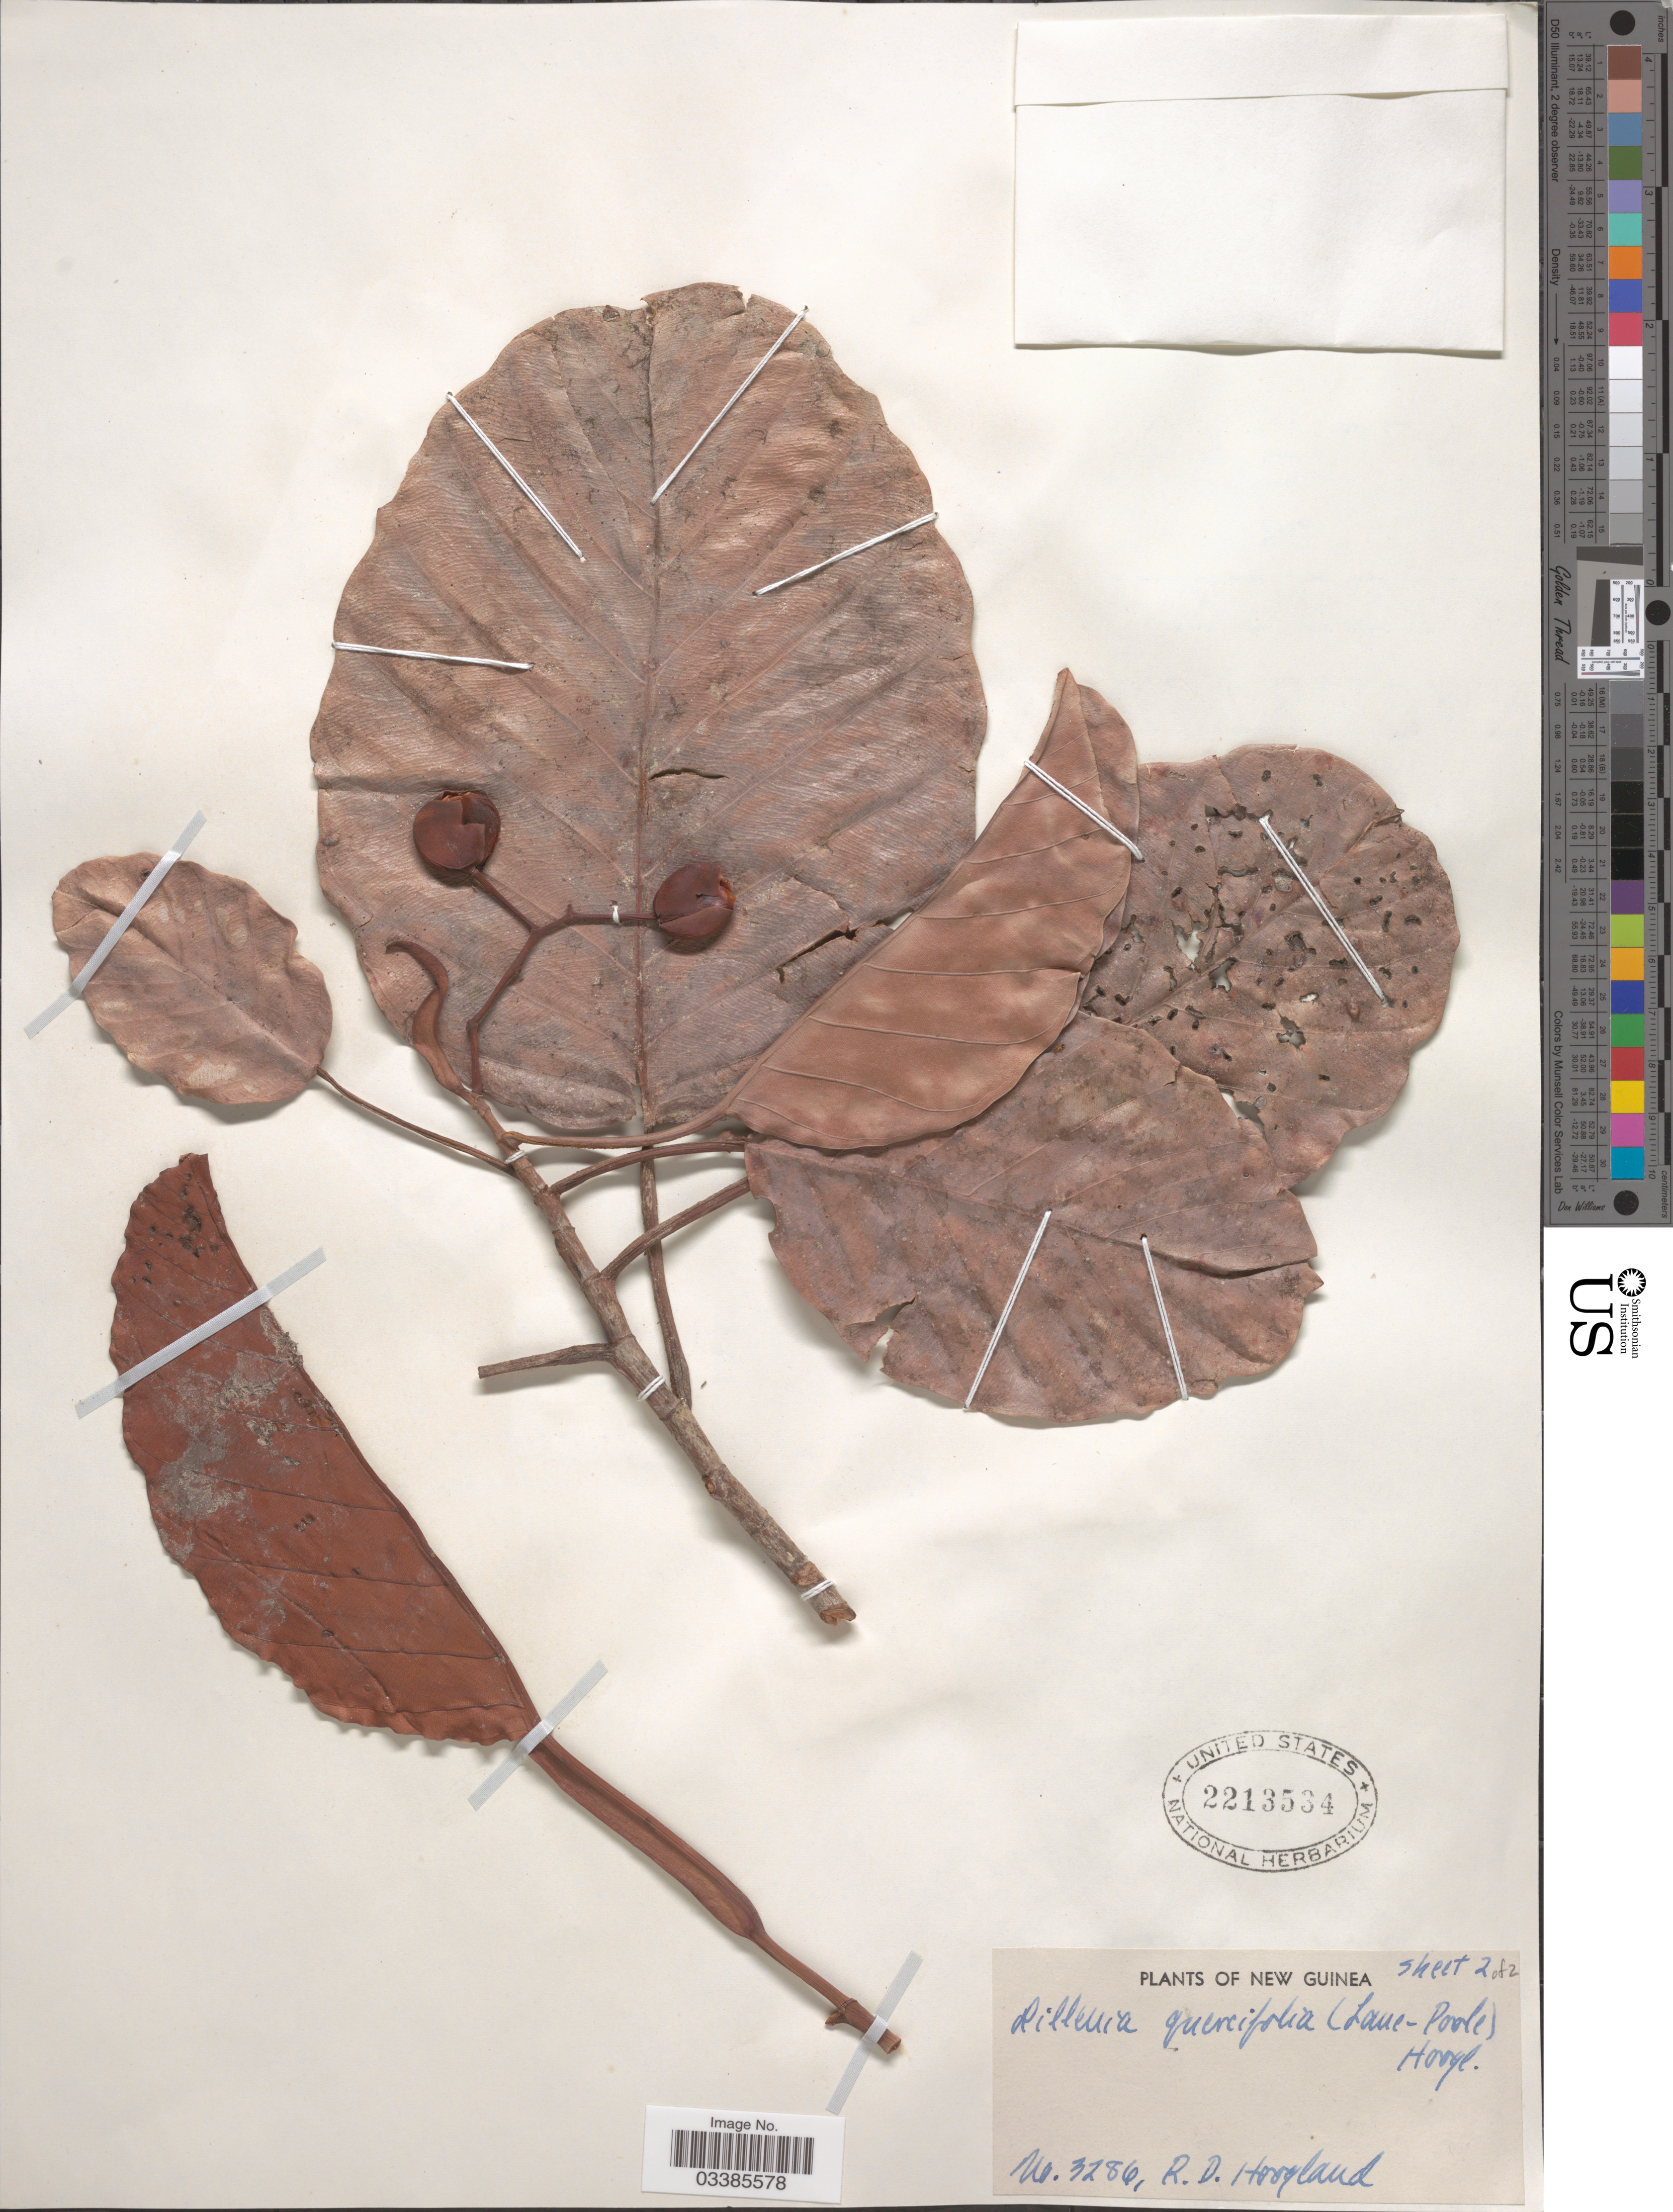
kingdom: Plantae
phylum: Tracheophyta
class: Magnoliopsida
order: Dilleniales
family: Dilleniaceae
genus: Dillenia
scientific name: Dillenia quercifolia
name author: (C.T. White & W.D. Francis ex Lane-Poole) Hoogland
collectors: R. D. Hoogland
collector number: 3286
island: New Guinea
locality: New Guinea.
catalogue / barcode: US 2213534